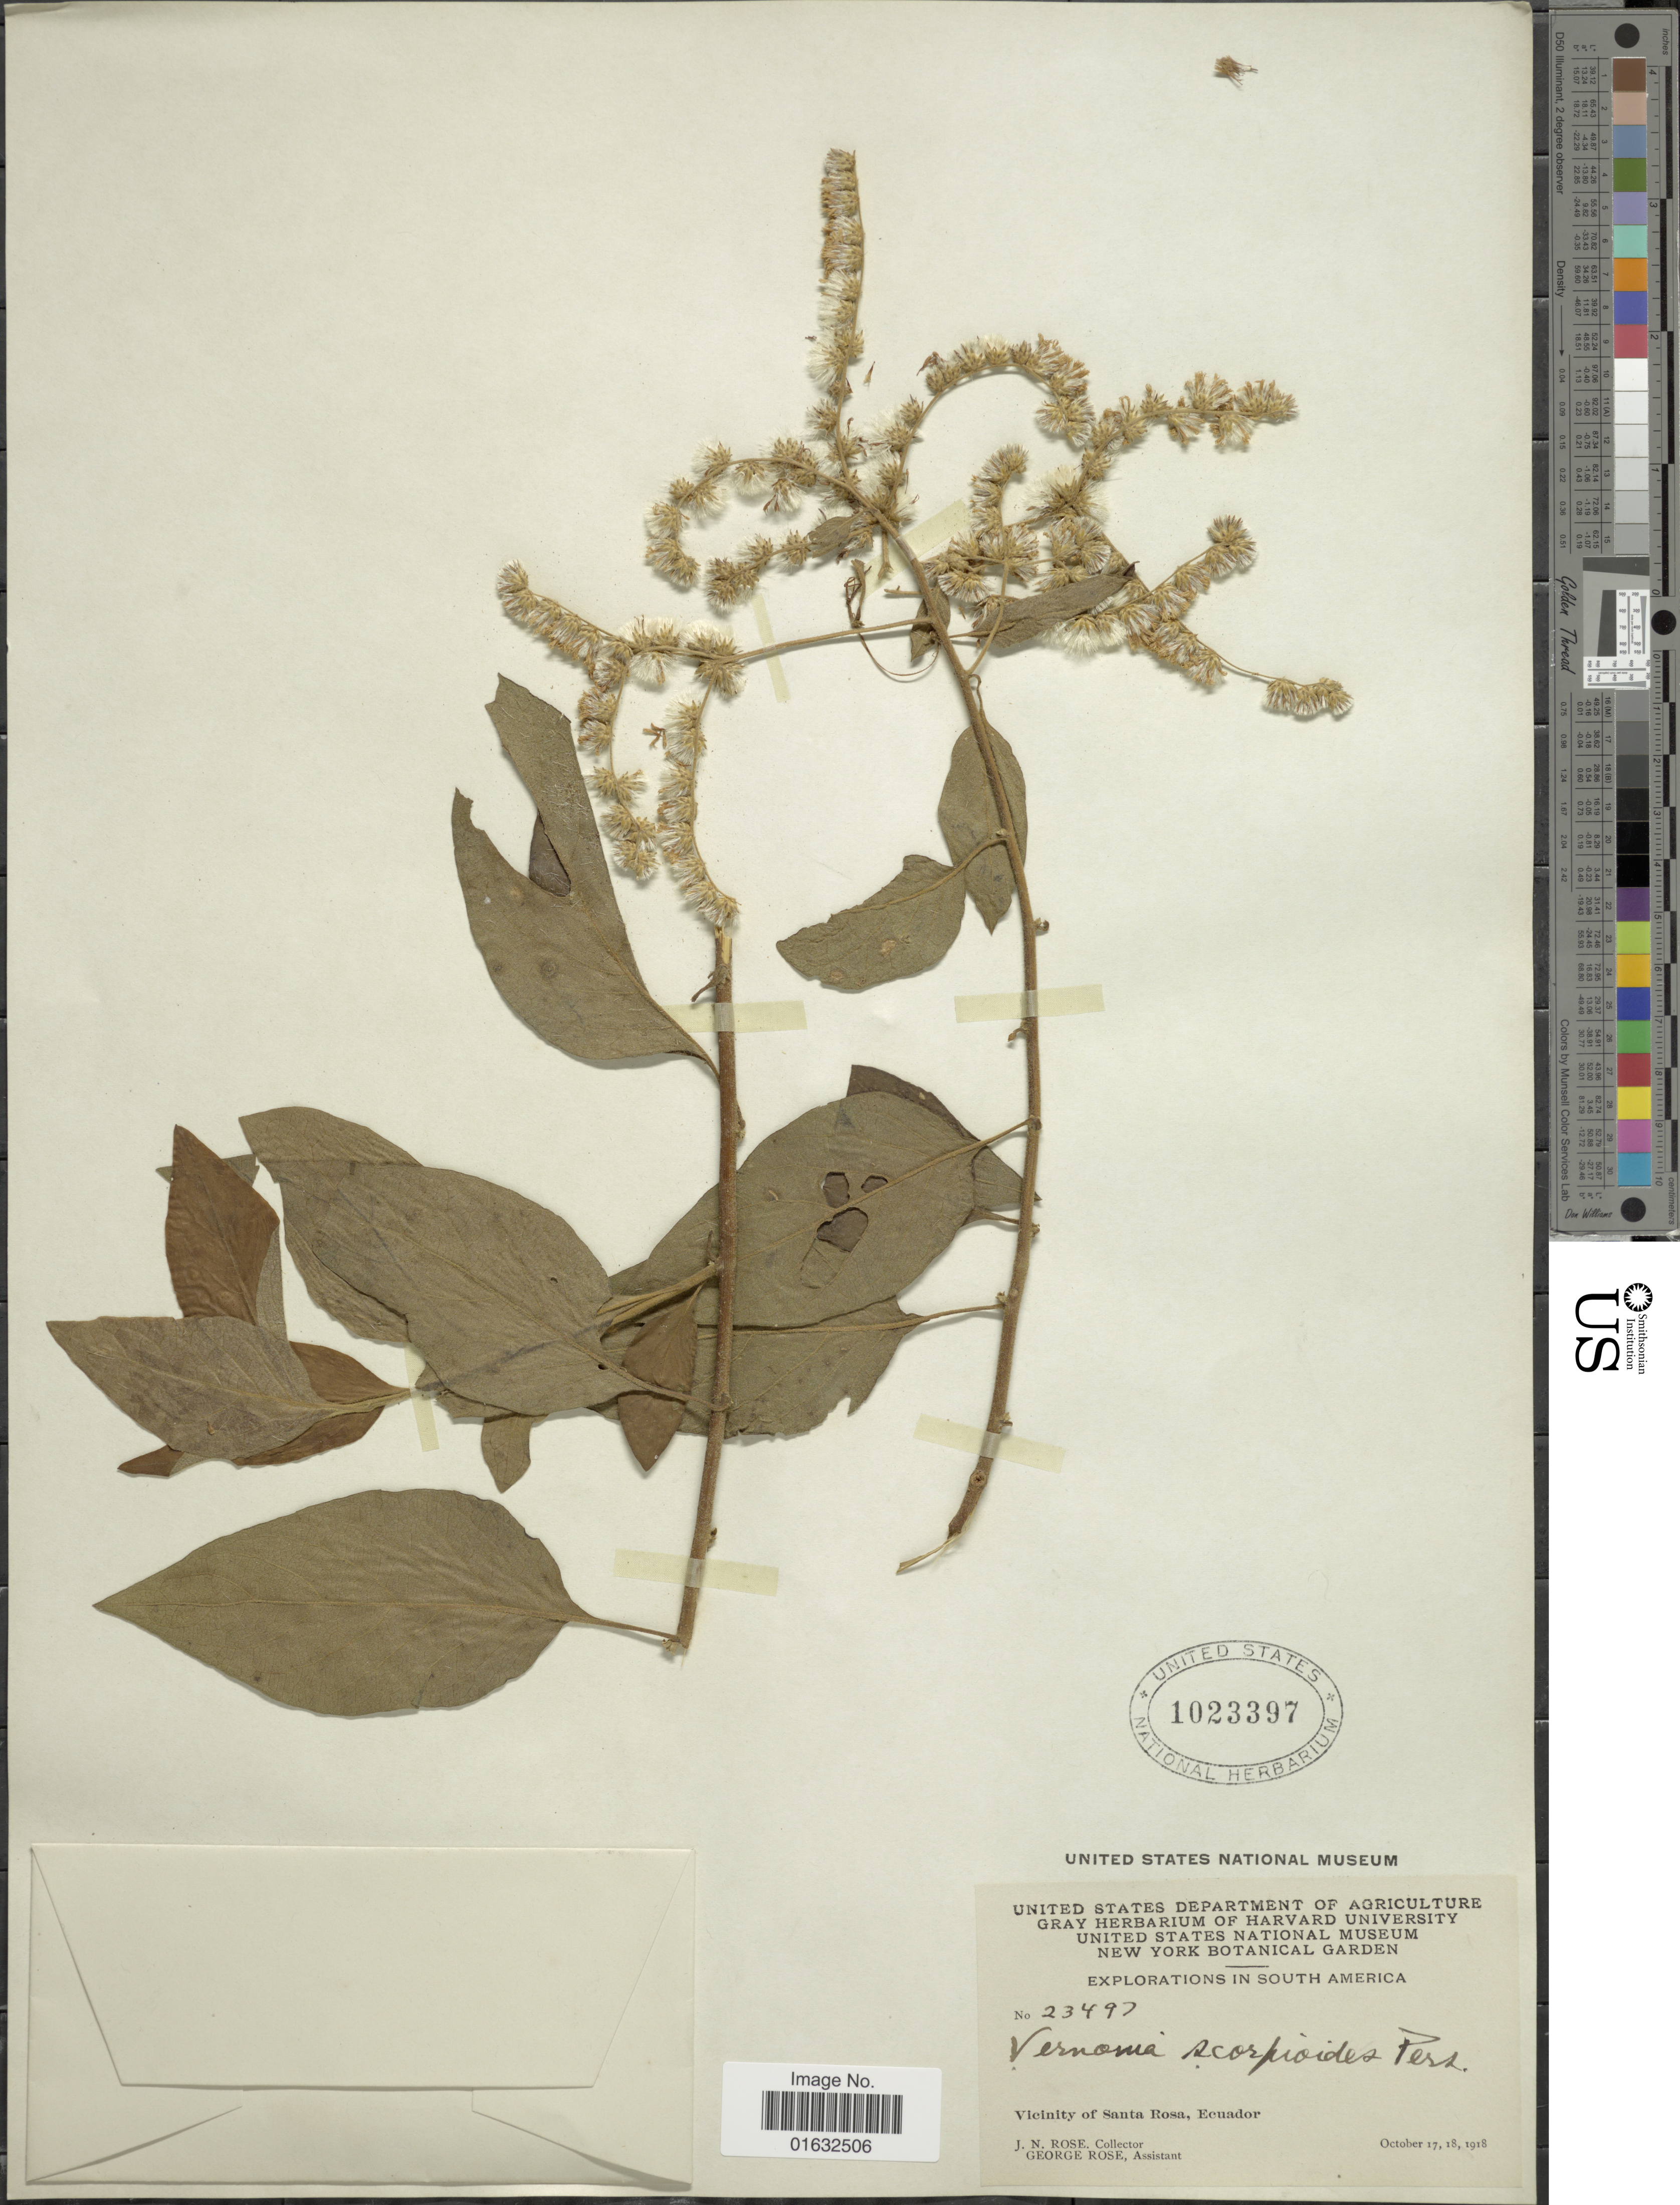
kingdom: Plantae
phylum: Tracheophyta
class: Magnoliopsida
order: Asterales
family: Asteraceae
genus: Cyrtocymura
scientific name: Cyrtocymura scorpioides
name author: (Lam.) H. Rob.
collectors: J. N. Rose & G. Rose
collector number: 23497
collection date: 1918-10-17/1918-10-18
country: Ecuador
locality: Vicinity of Santa Rosa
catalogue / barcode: US 1023397